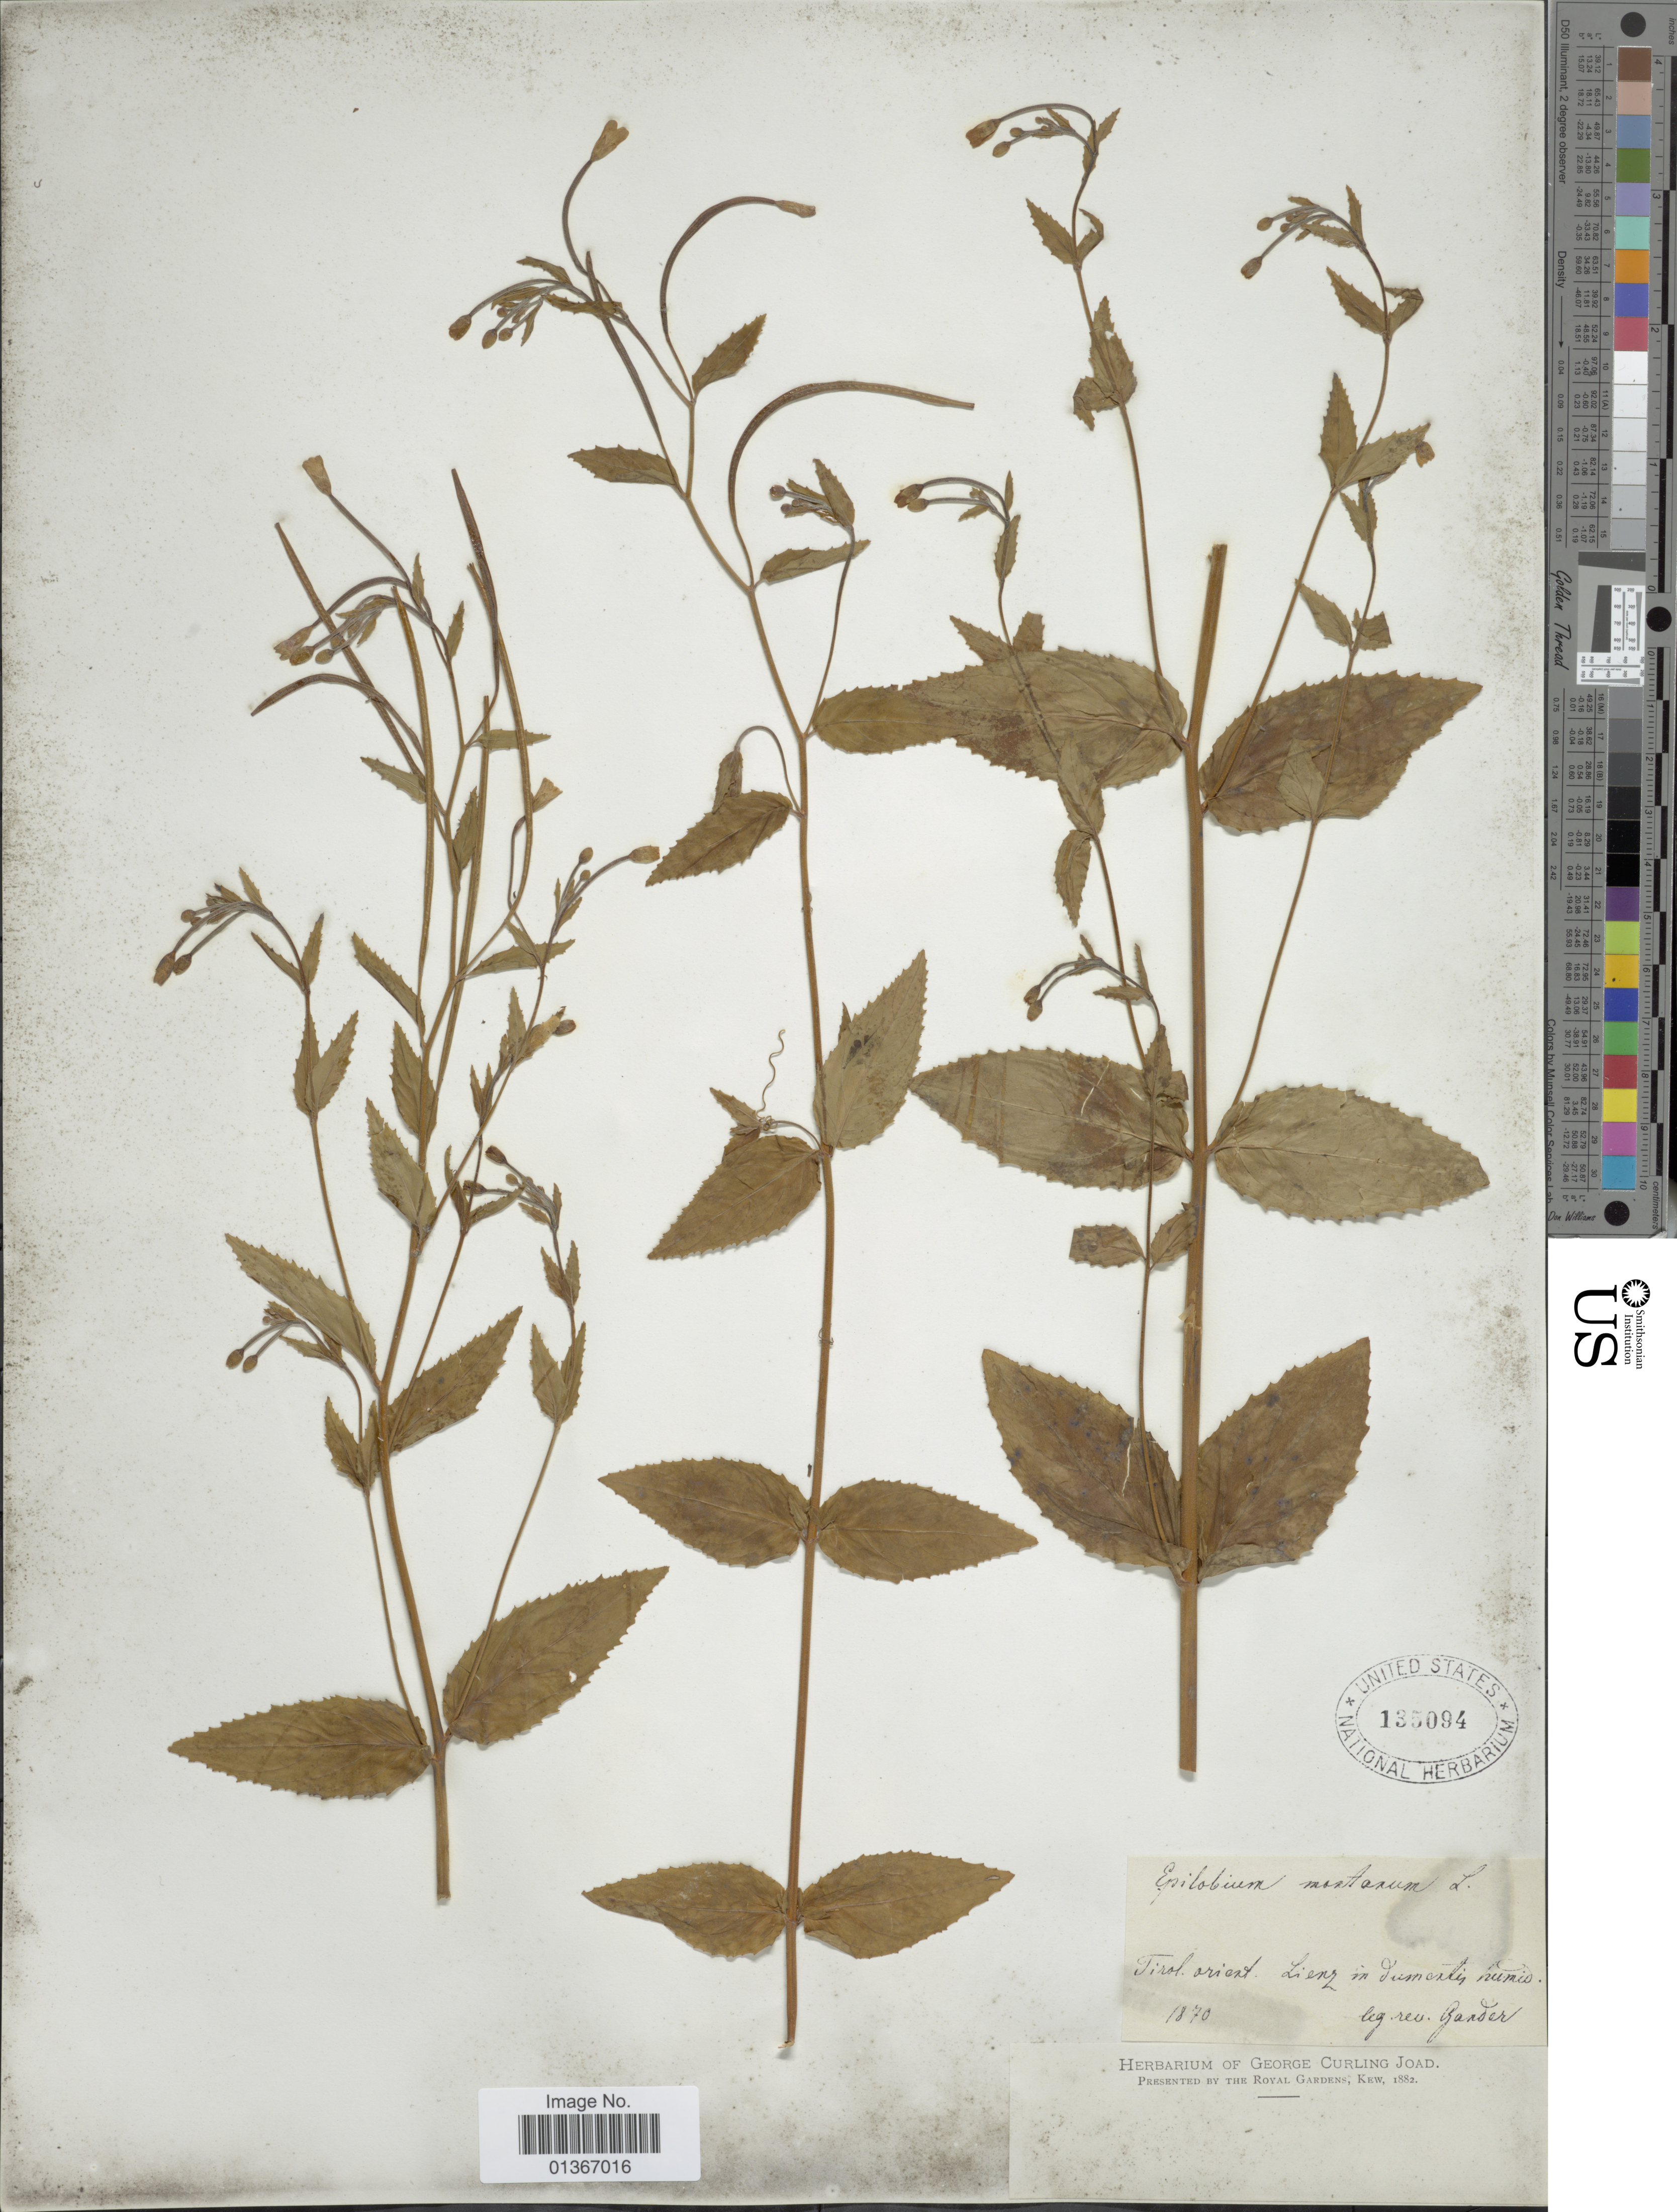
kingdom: Plantae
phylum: Tracheophyta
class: Magnoliopsida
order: Myrtales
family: Onagraceae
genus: Epilobium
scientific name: Epilobium montanum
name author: L.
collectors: -- Gander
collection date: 1870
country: Austria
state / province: Tirol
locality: Lienz in dumestis humid.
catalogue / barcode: US 135094